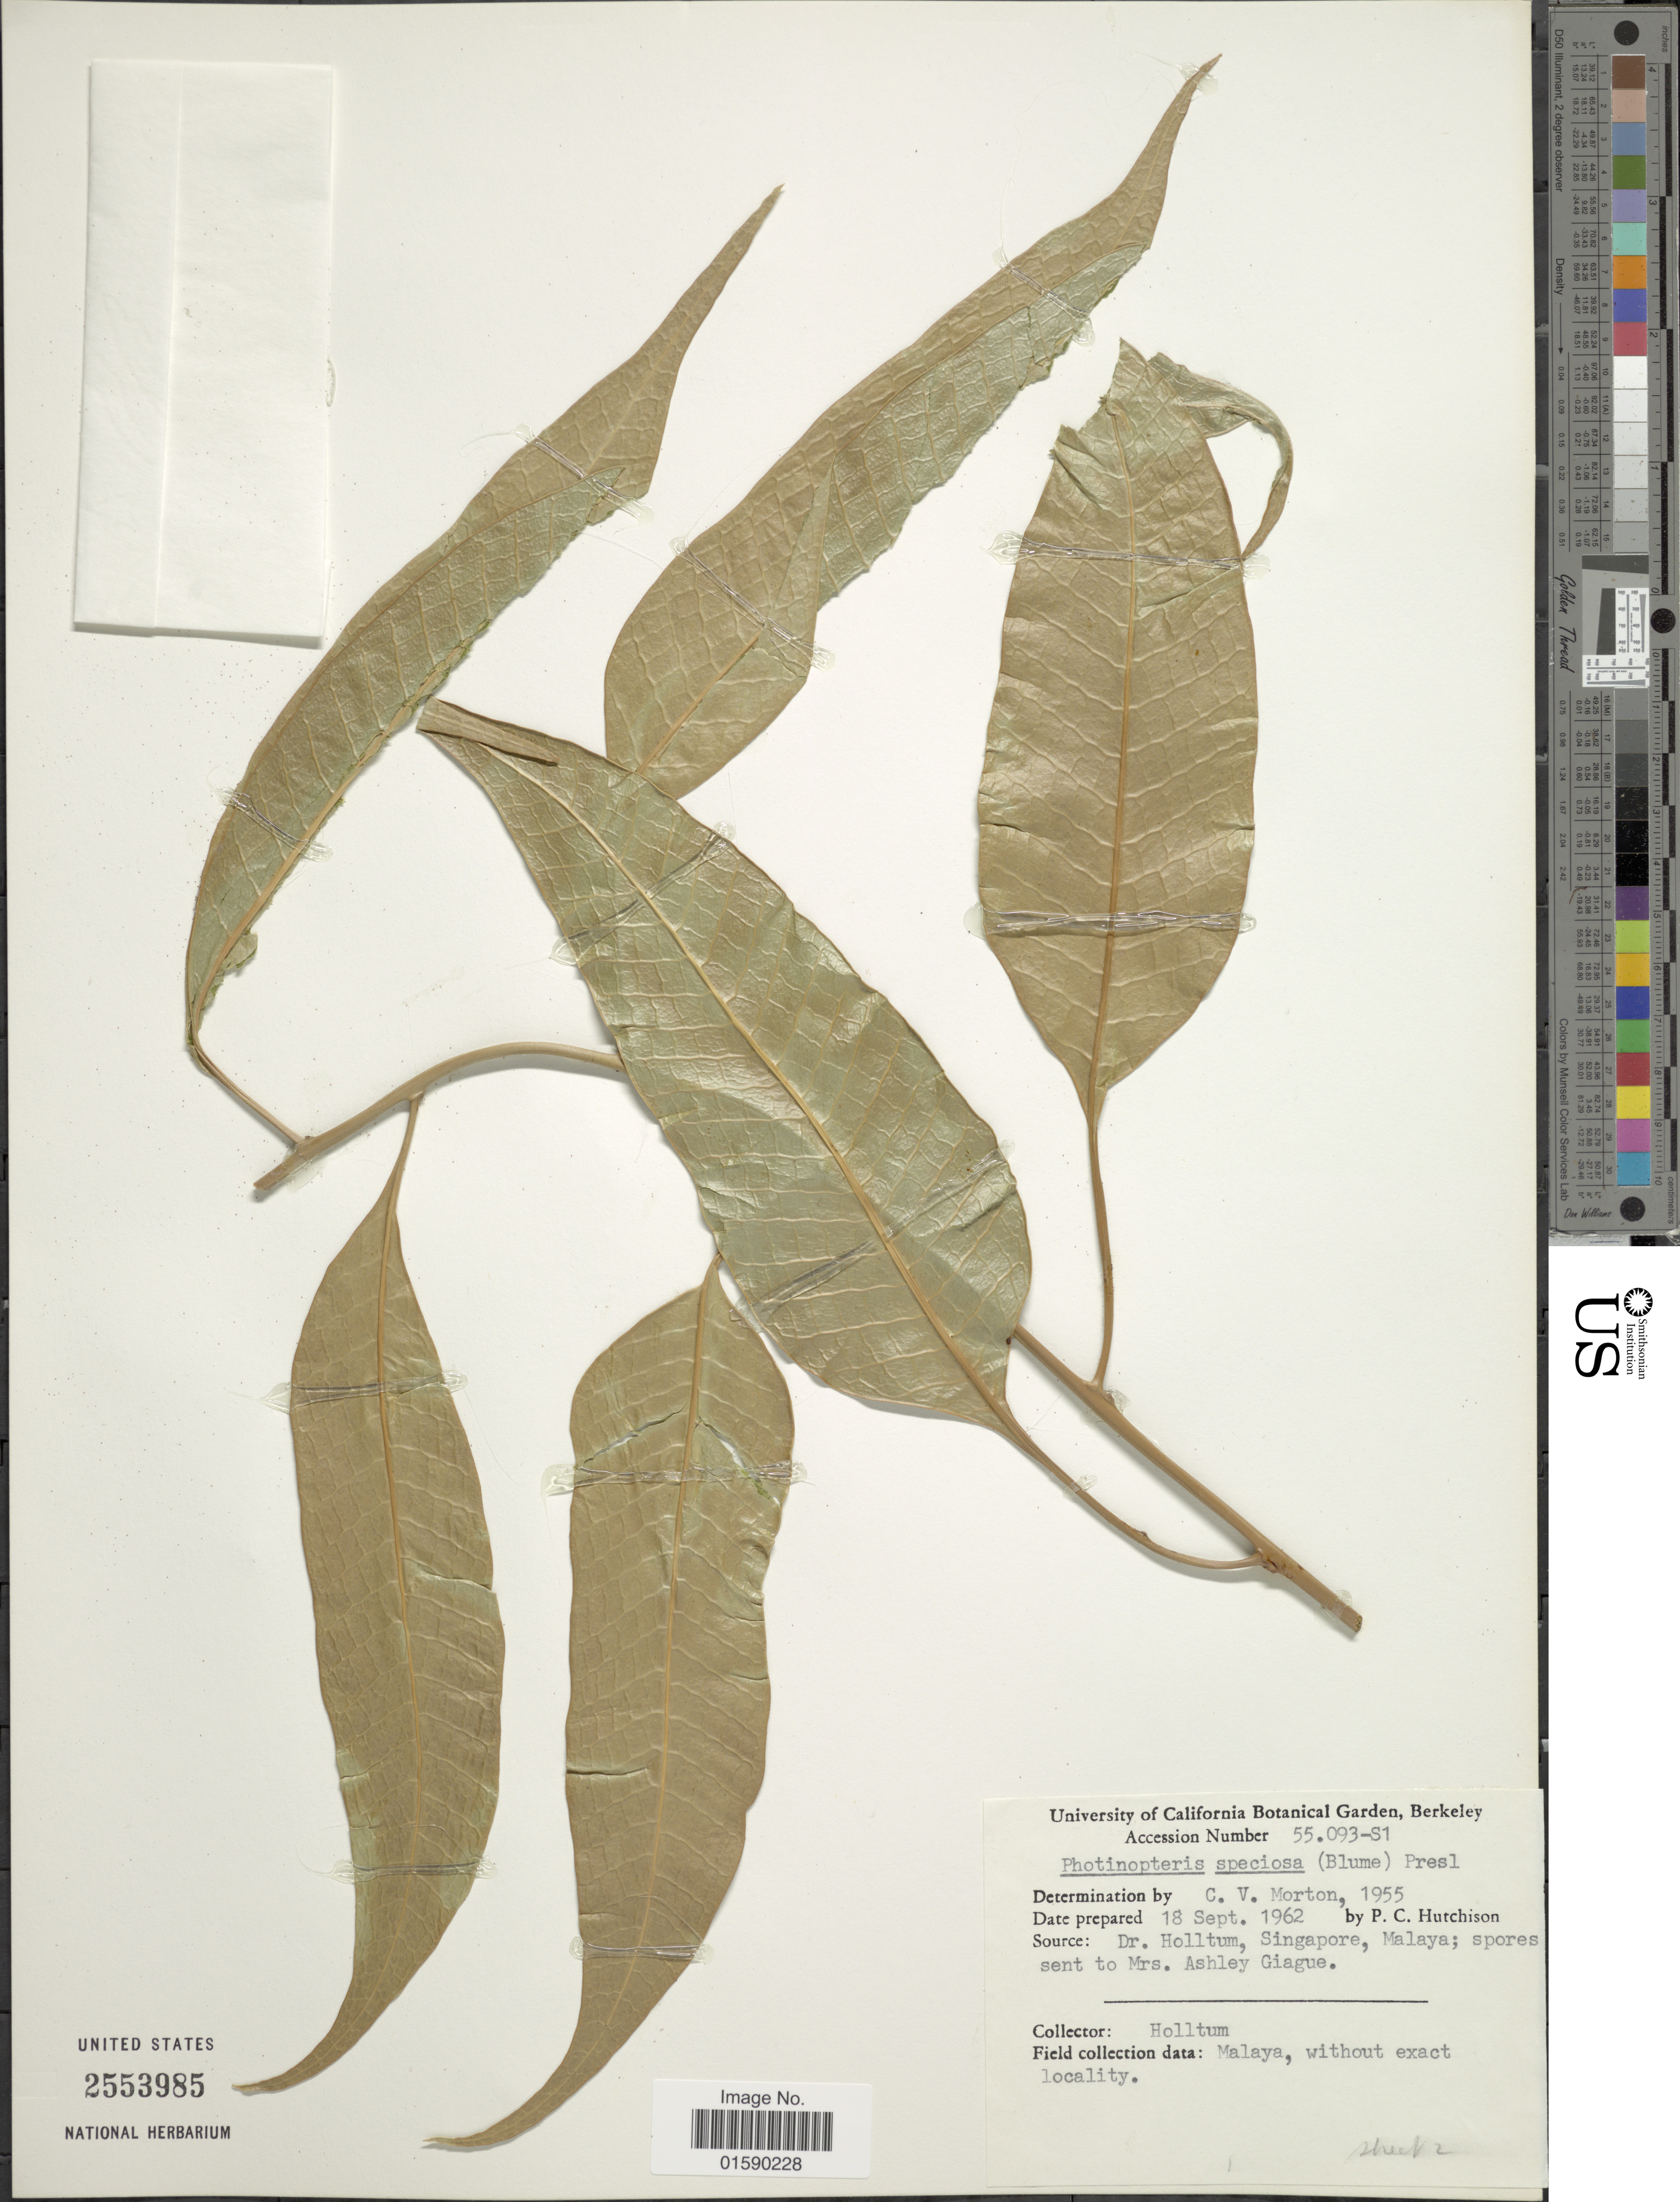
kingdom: Plantae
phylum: Tracheophyta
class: Polypodiopsida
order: Polypodiales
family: Polypodiaceae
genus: Aglaomorpha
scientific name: Aglaomorpha speciosa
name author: (Blume) M.C. Roos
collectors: P. C. Hutchison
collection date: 1962-09-18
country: United States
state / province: California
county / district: Alameda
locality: University of California Botanical Garden, Berkeley.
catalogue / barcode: US 2553985